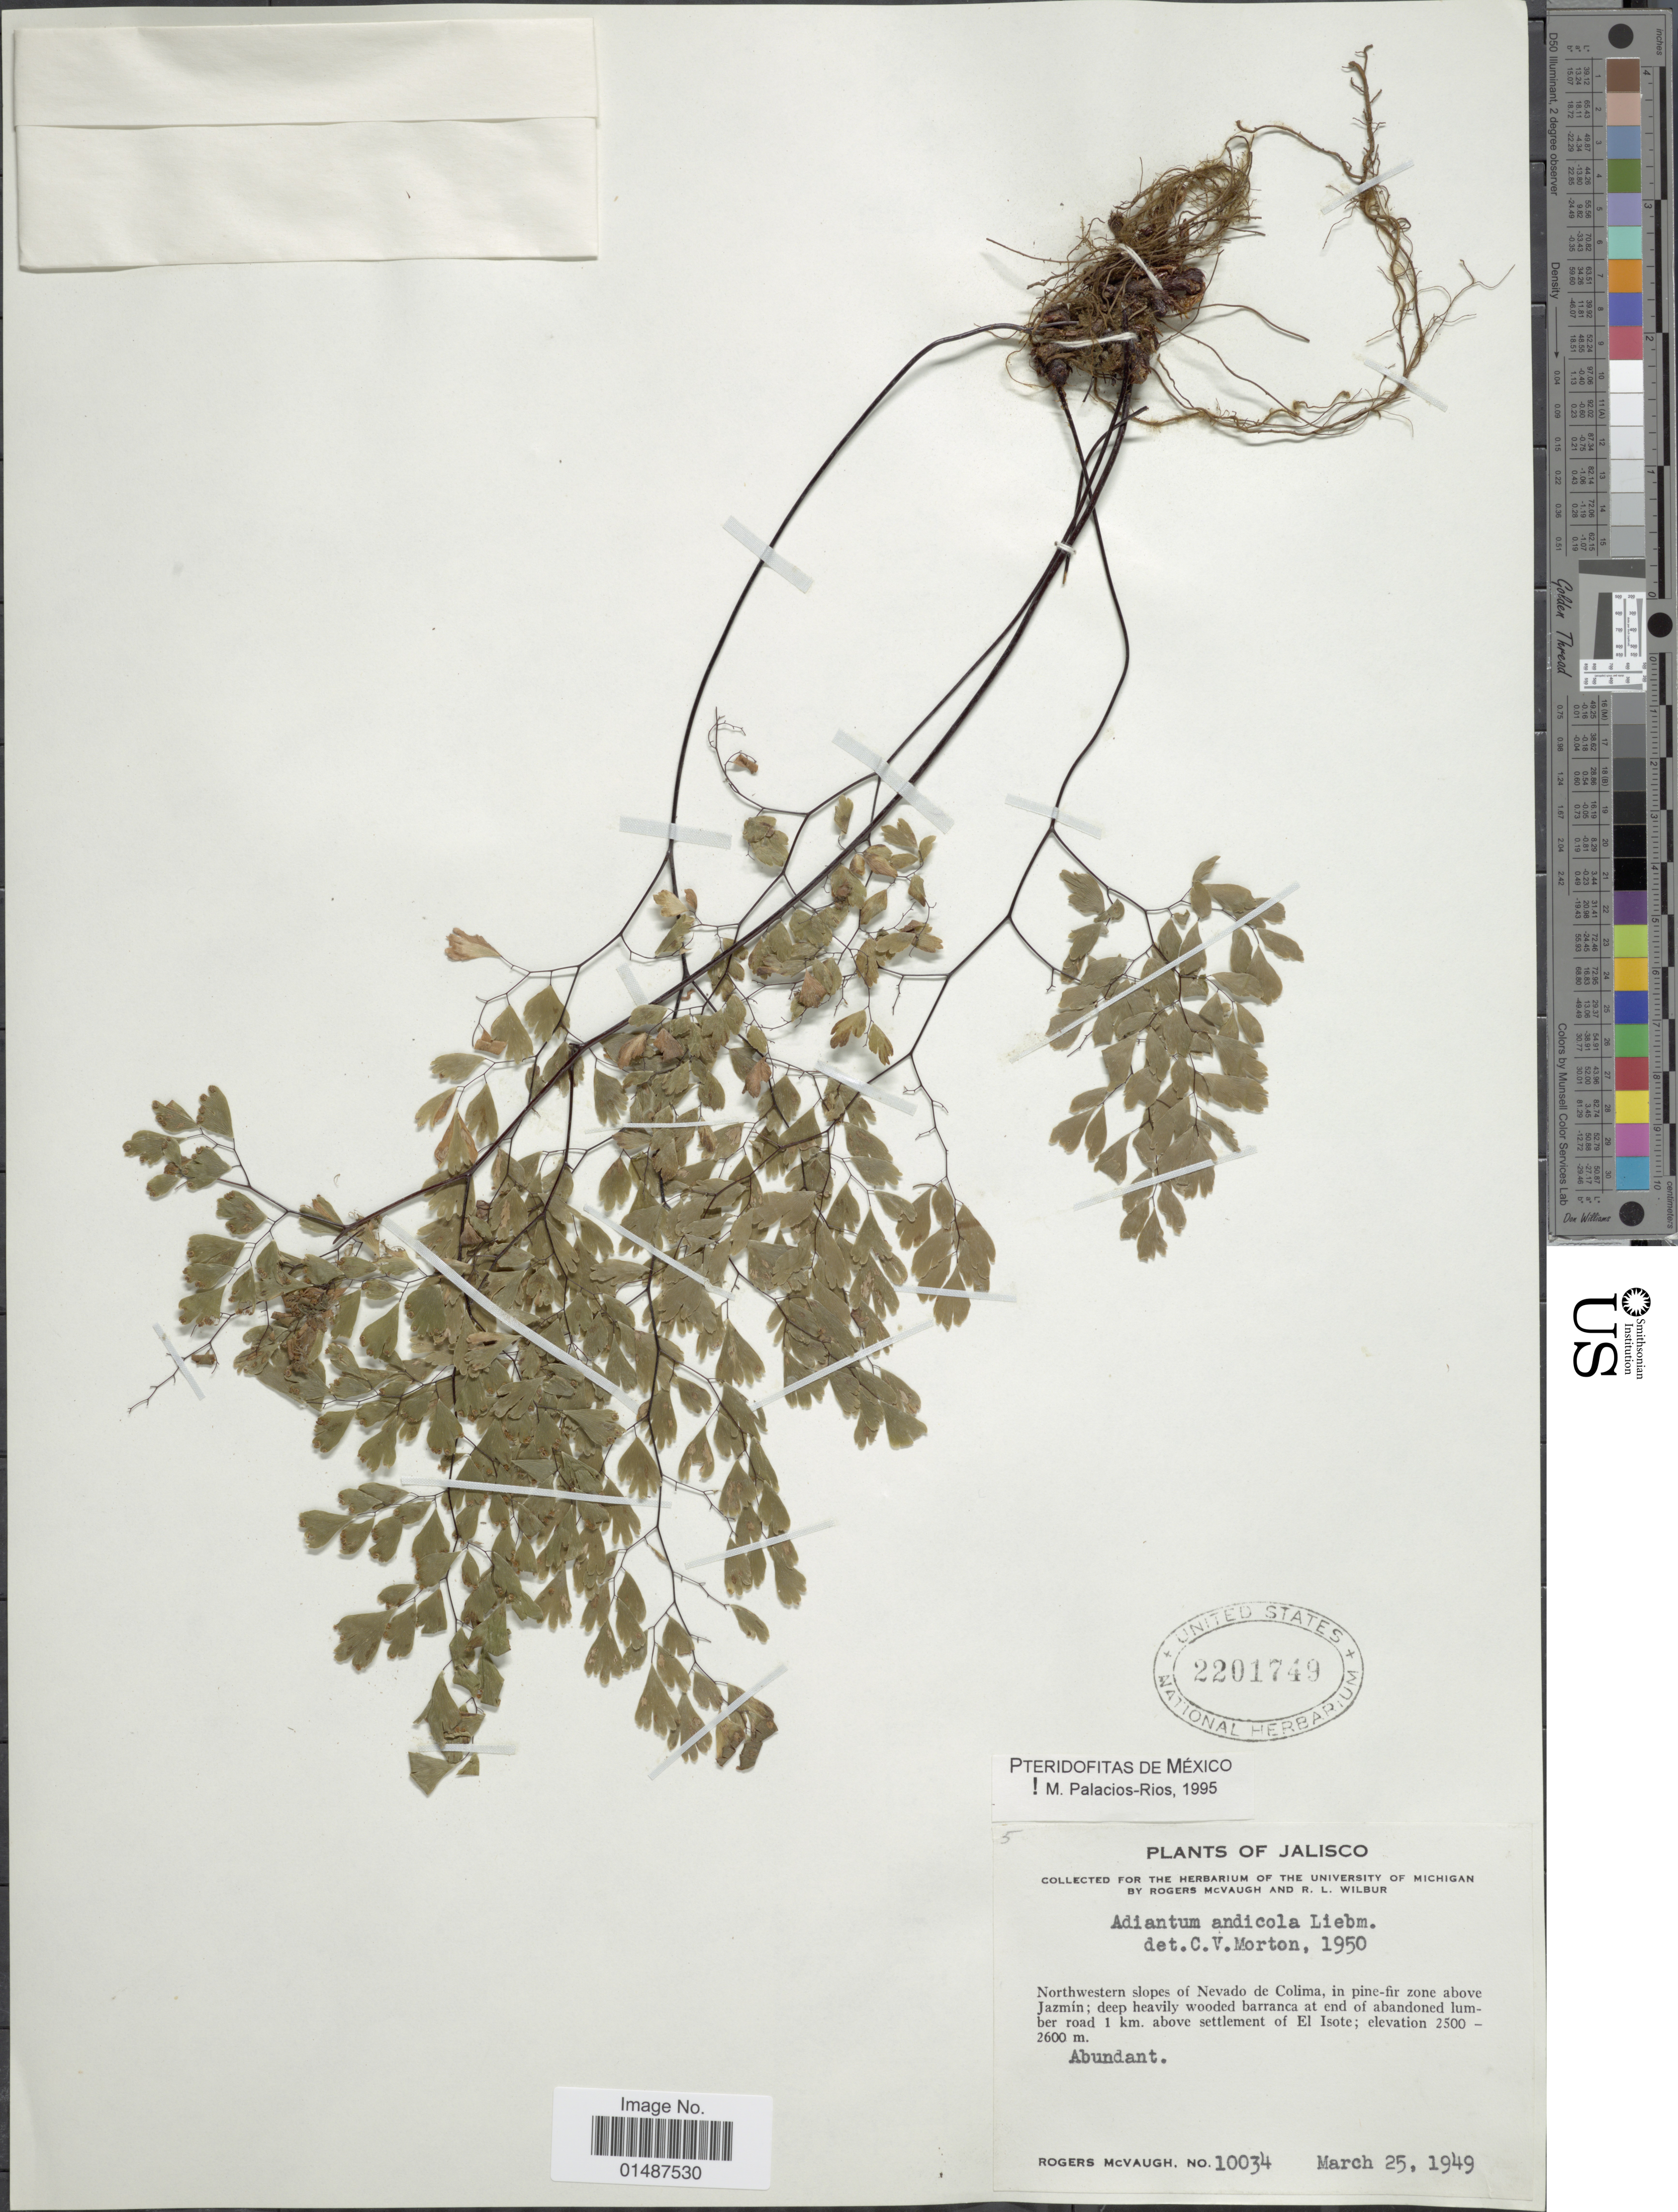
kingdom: Plantae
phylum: Tracheophyta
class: Polypodiopsida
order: Polypodiales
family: Pteridaceae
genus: Adiantum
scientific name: Adiantum andicola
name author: Liebm.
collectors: R. McVaugh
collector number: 10034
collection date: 1949-03-25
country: Mexico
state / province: Jalisco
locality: Northwestern slopes of Nevado de Colima, in pine-fir zone above Jazmin; deep heavily wooded barranca at end of abandoned humber road 1 km. above settlement of El Isote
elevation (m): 762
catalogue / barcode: US 2201749